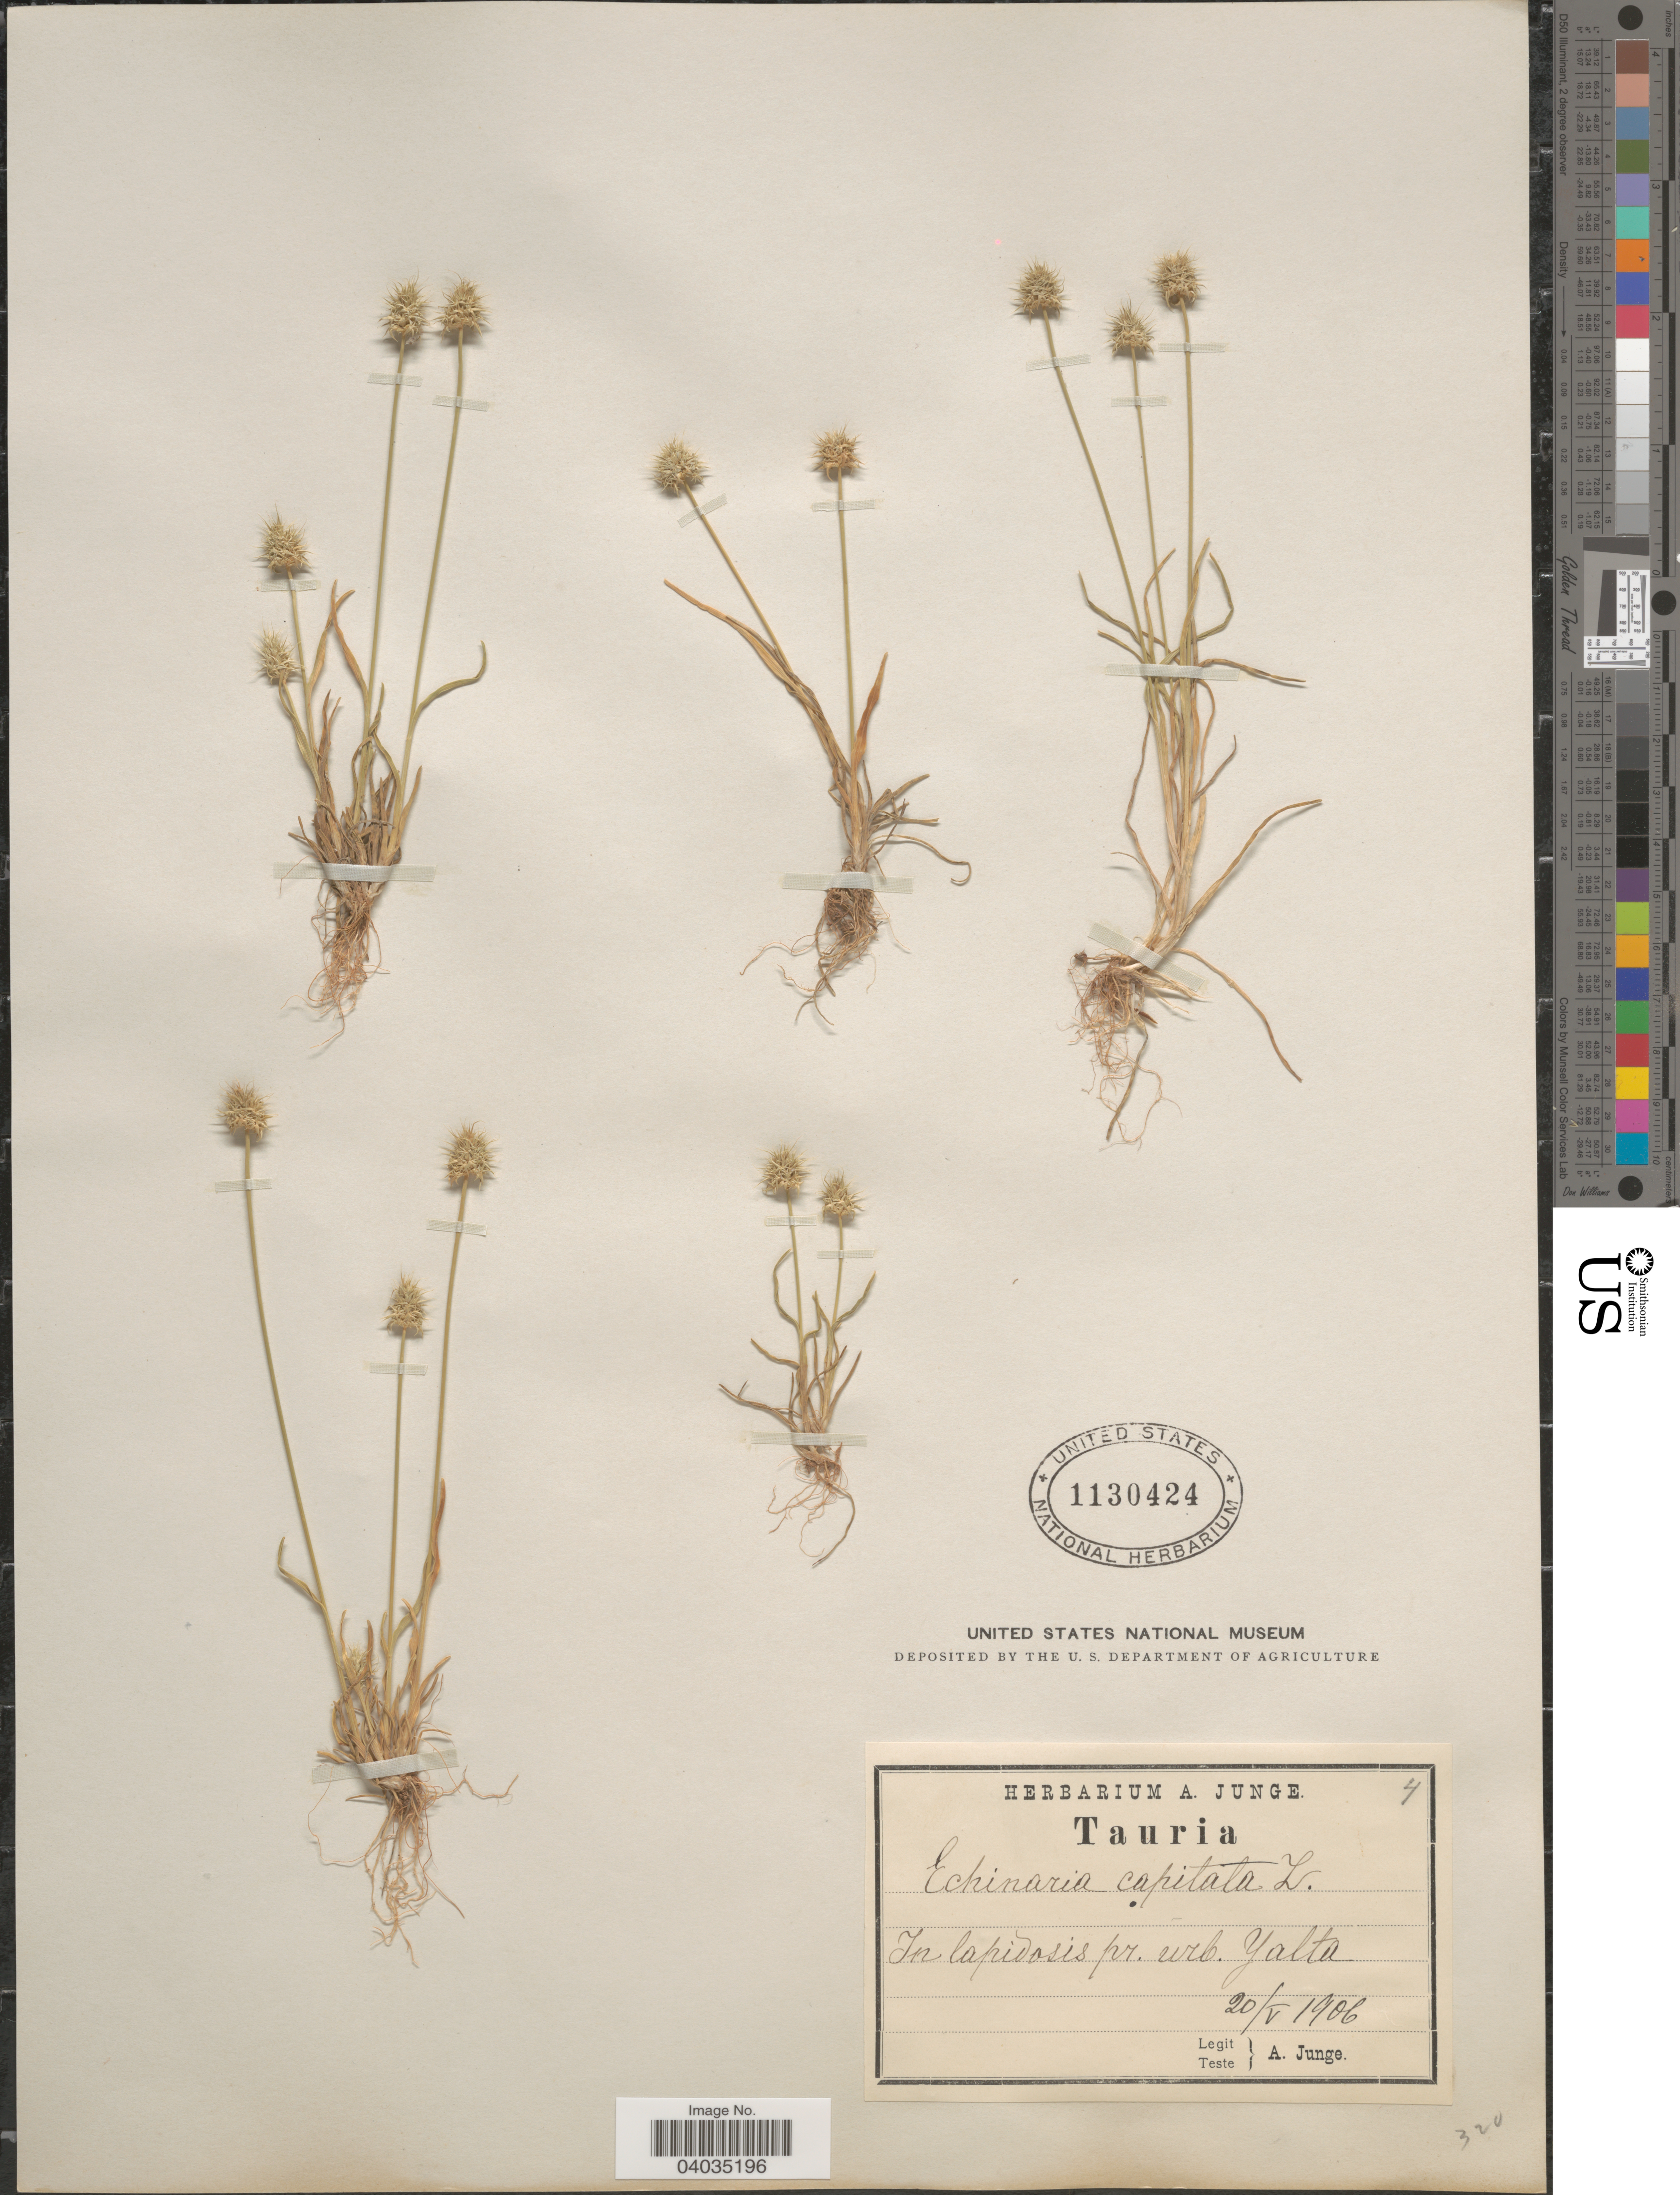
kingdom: Plantae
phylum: Tracheophyta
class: Liliopsida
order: Poales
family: Poaceae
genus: Echinaria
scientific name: Echinaria capitata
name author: (L.) Desf.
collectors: A. Junge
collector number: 4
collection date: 1906-05-20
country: Ukraine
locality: Tauria. In lapidosis pr. urb. Yalta.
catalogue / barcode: US 1130424